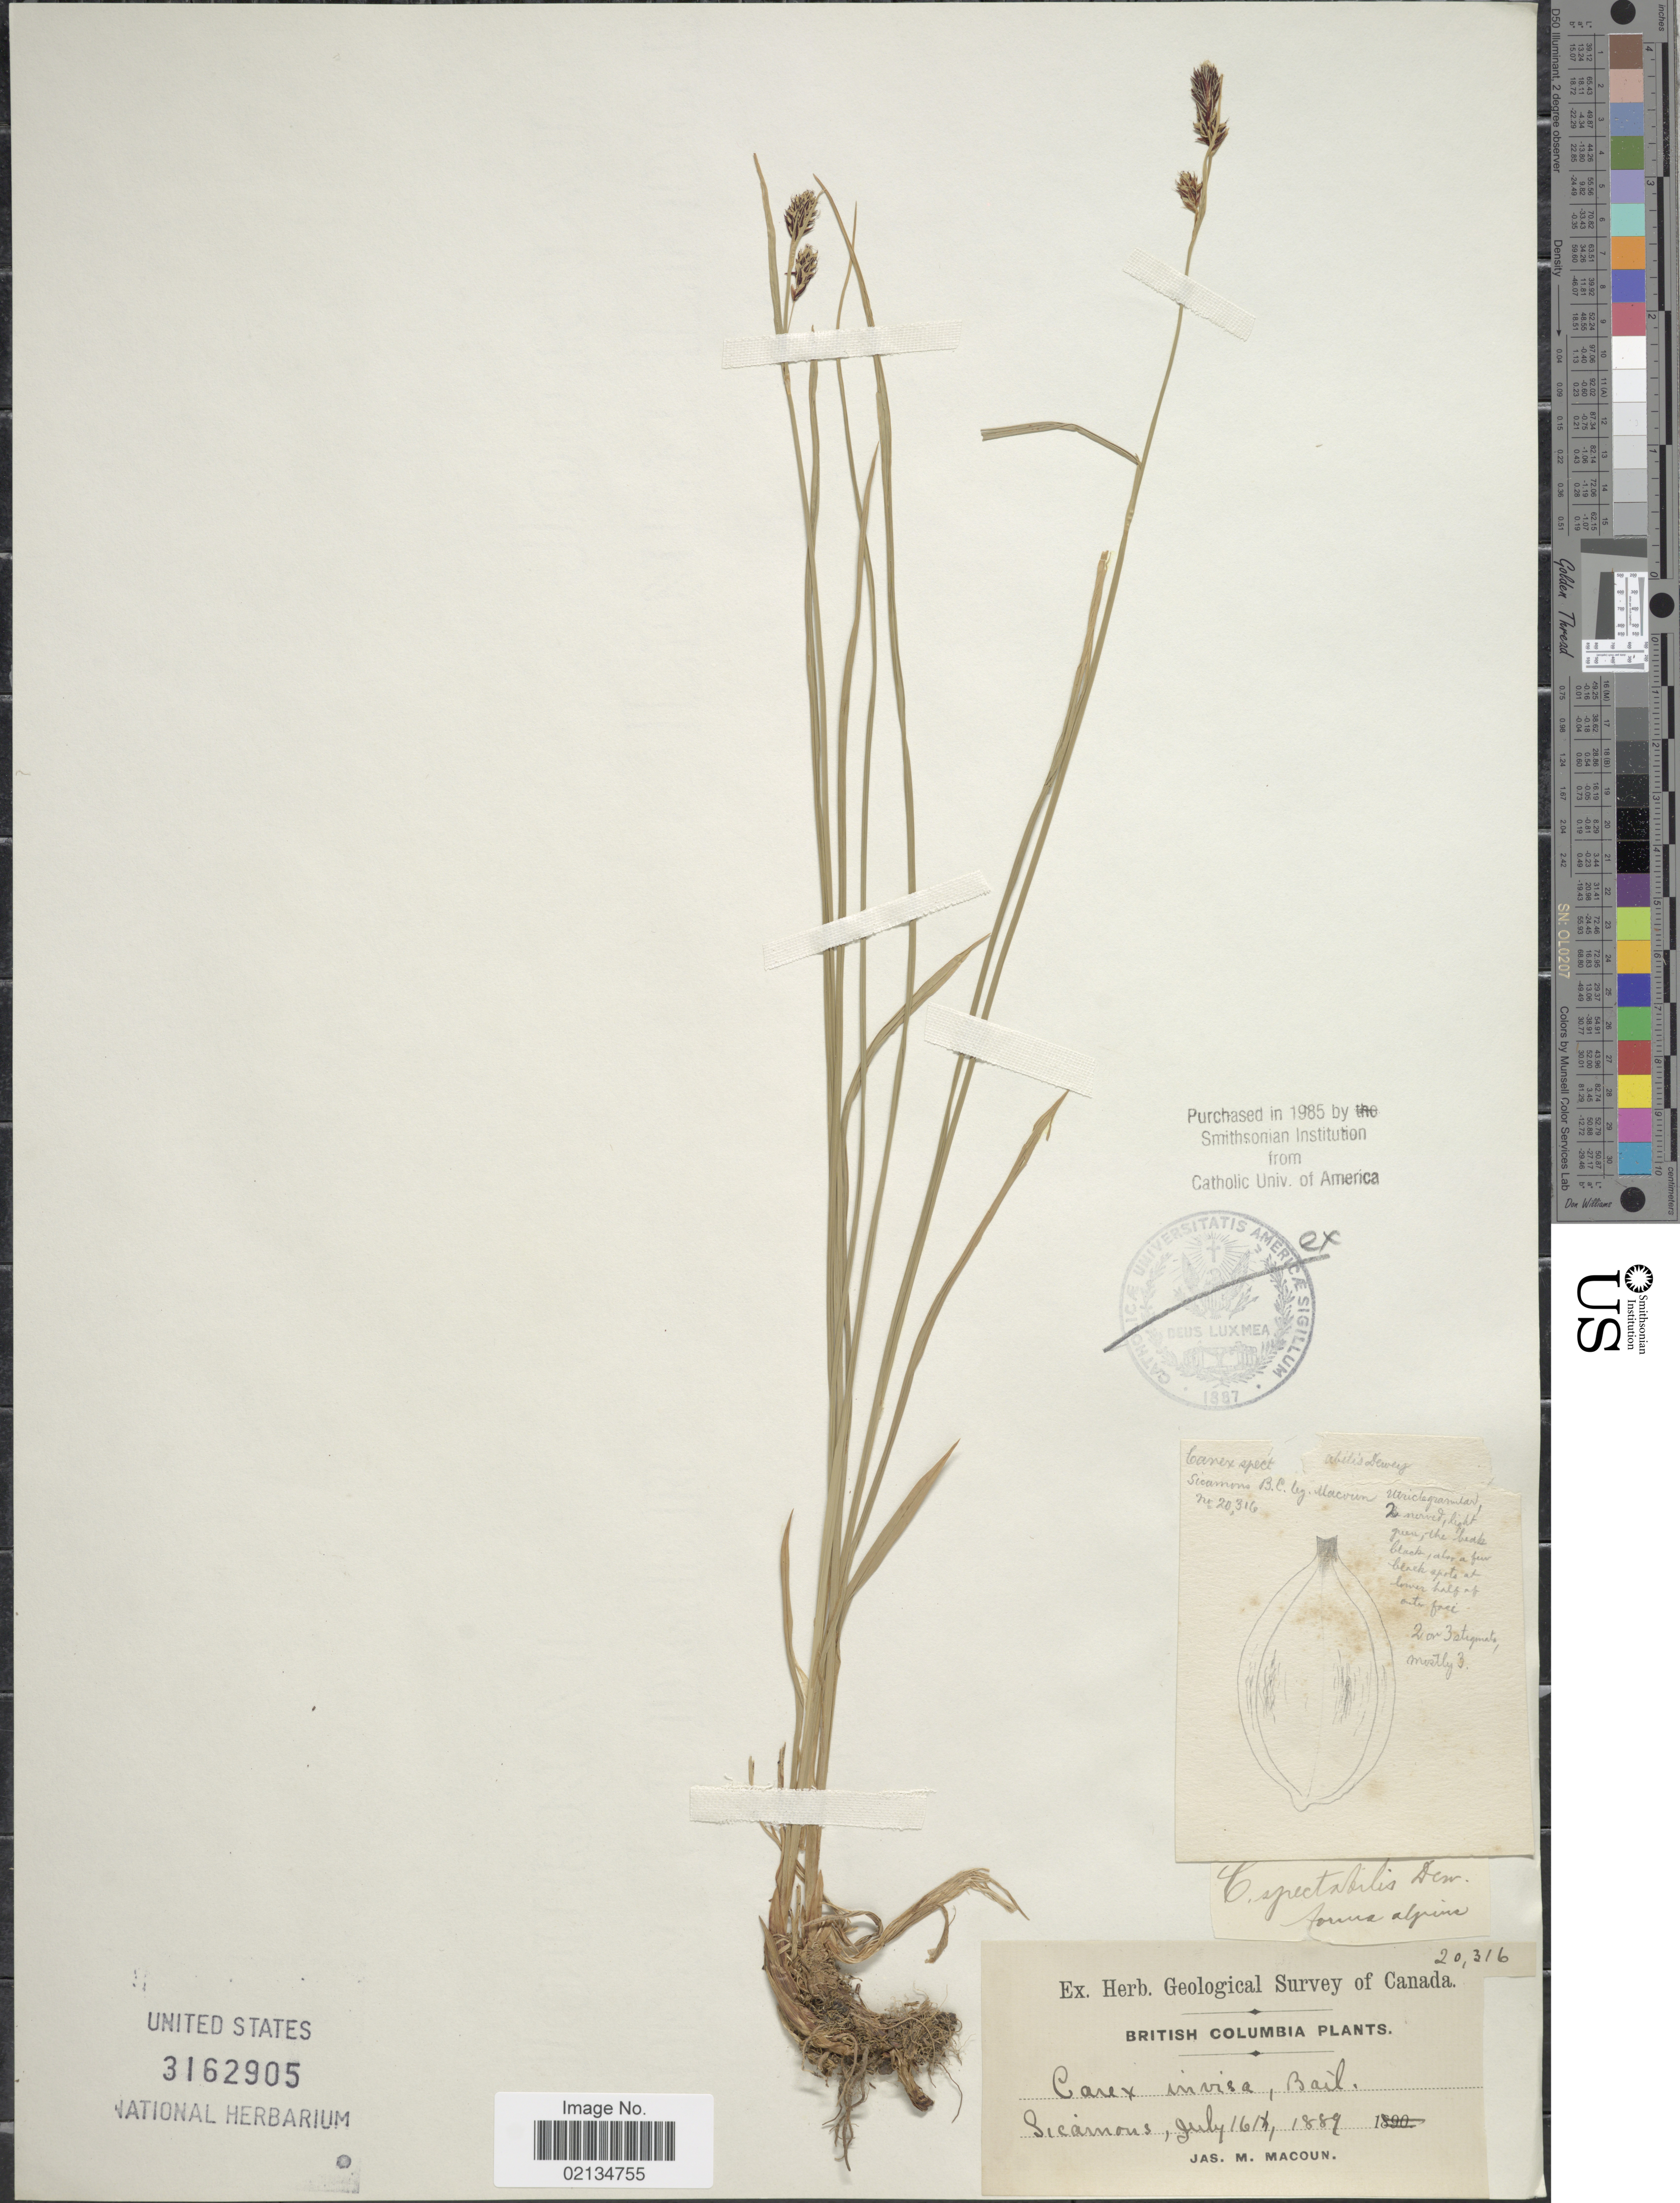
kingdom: Plantae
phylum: Tracheophyta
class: Liliopsida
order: Poales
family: Cyperaceae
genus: Carex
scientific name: Carex spectabilis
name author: Dewey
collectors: J. M. Macoun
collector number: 20316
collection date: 1889-07-16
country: Canada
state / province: British Columbia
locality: Sicamous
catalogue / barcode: US 3162905